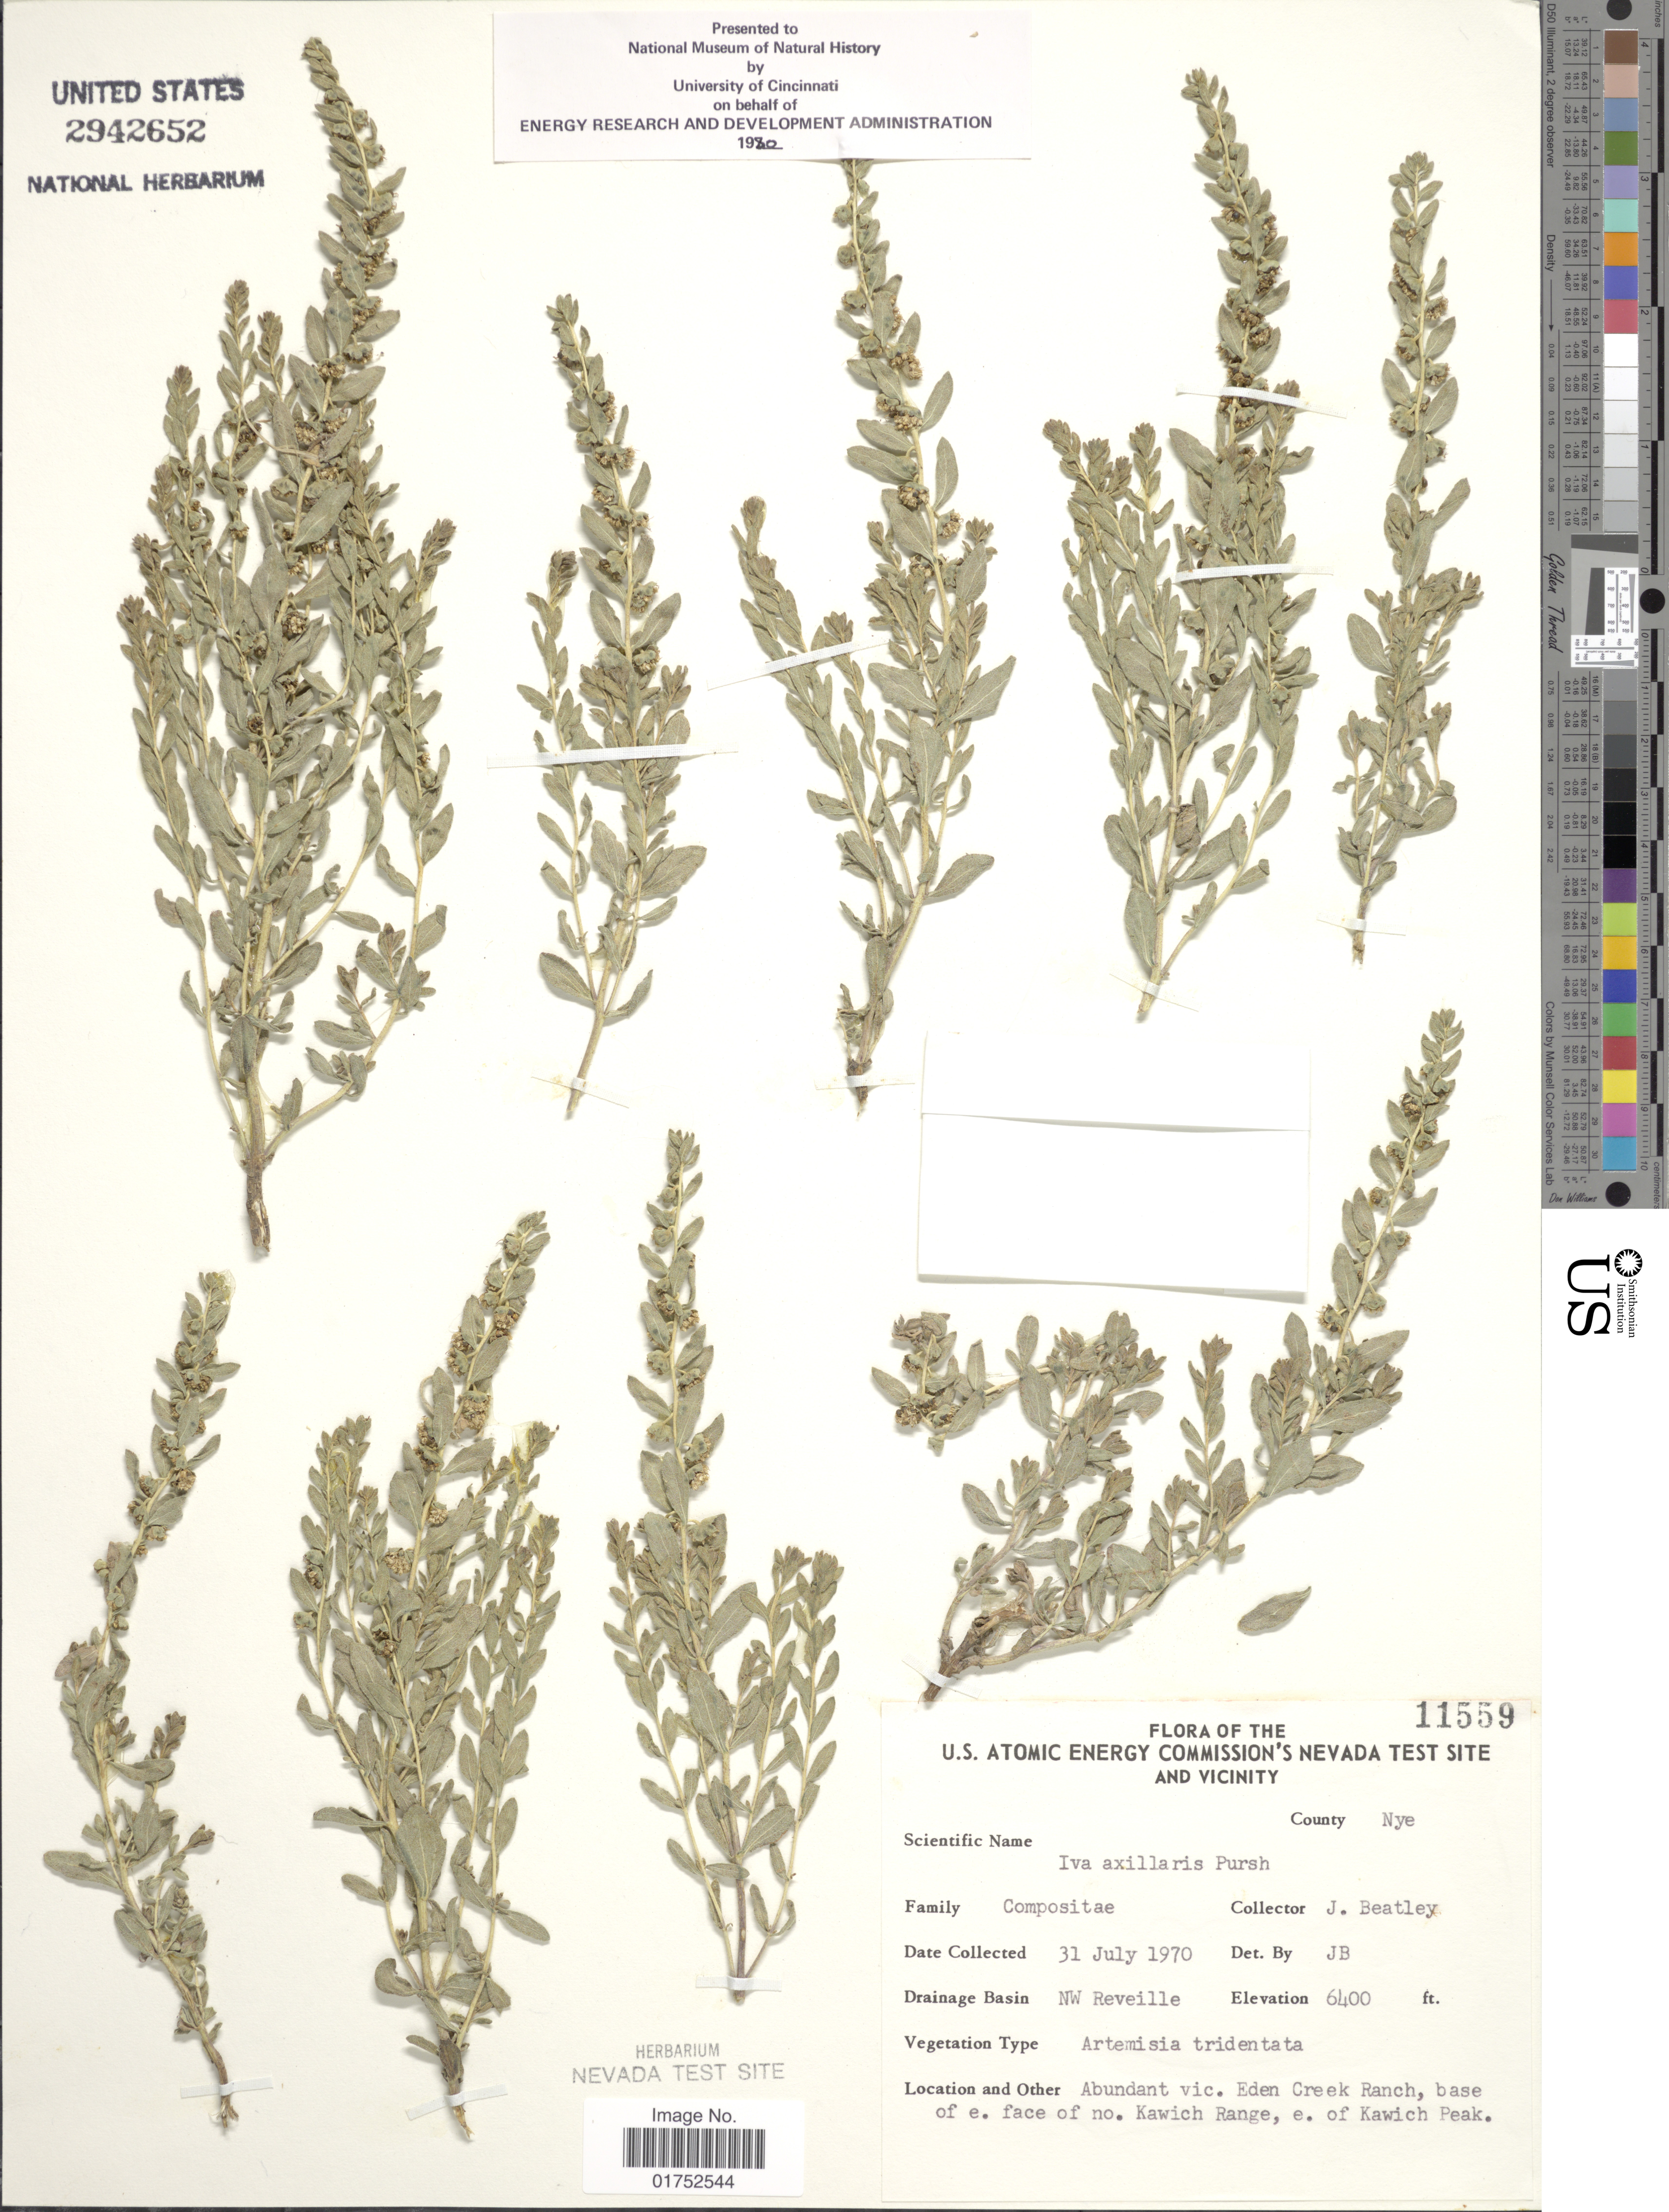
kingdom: Plantae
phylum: Tracheophyta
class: Magnoliopsida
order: Asterales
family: Asteraceae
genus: Iva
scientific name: Iva axillaris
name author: Pursh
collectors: J. C. Beatley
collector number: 11559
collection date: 1970-07-31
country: United States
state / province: Nevada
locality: U. S. Atomic Energy Commission's Nevada Test Site and Vicinity, County Nye, NW Reveille, vic. Eden Creek Ranch, base of e. face of no. Kawich Range, e. of Kawich Peak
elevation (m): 1951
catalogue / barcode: US 2942652